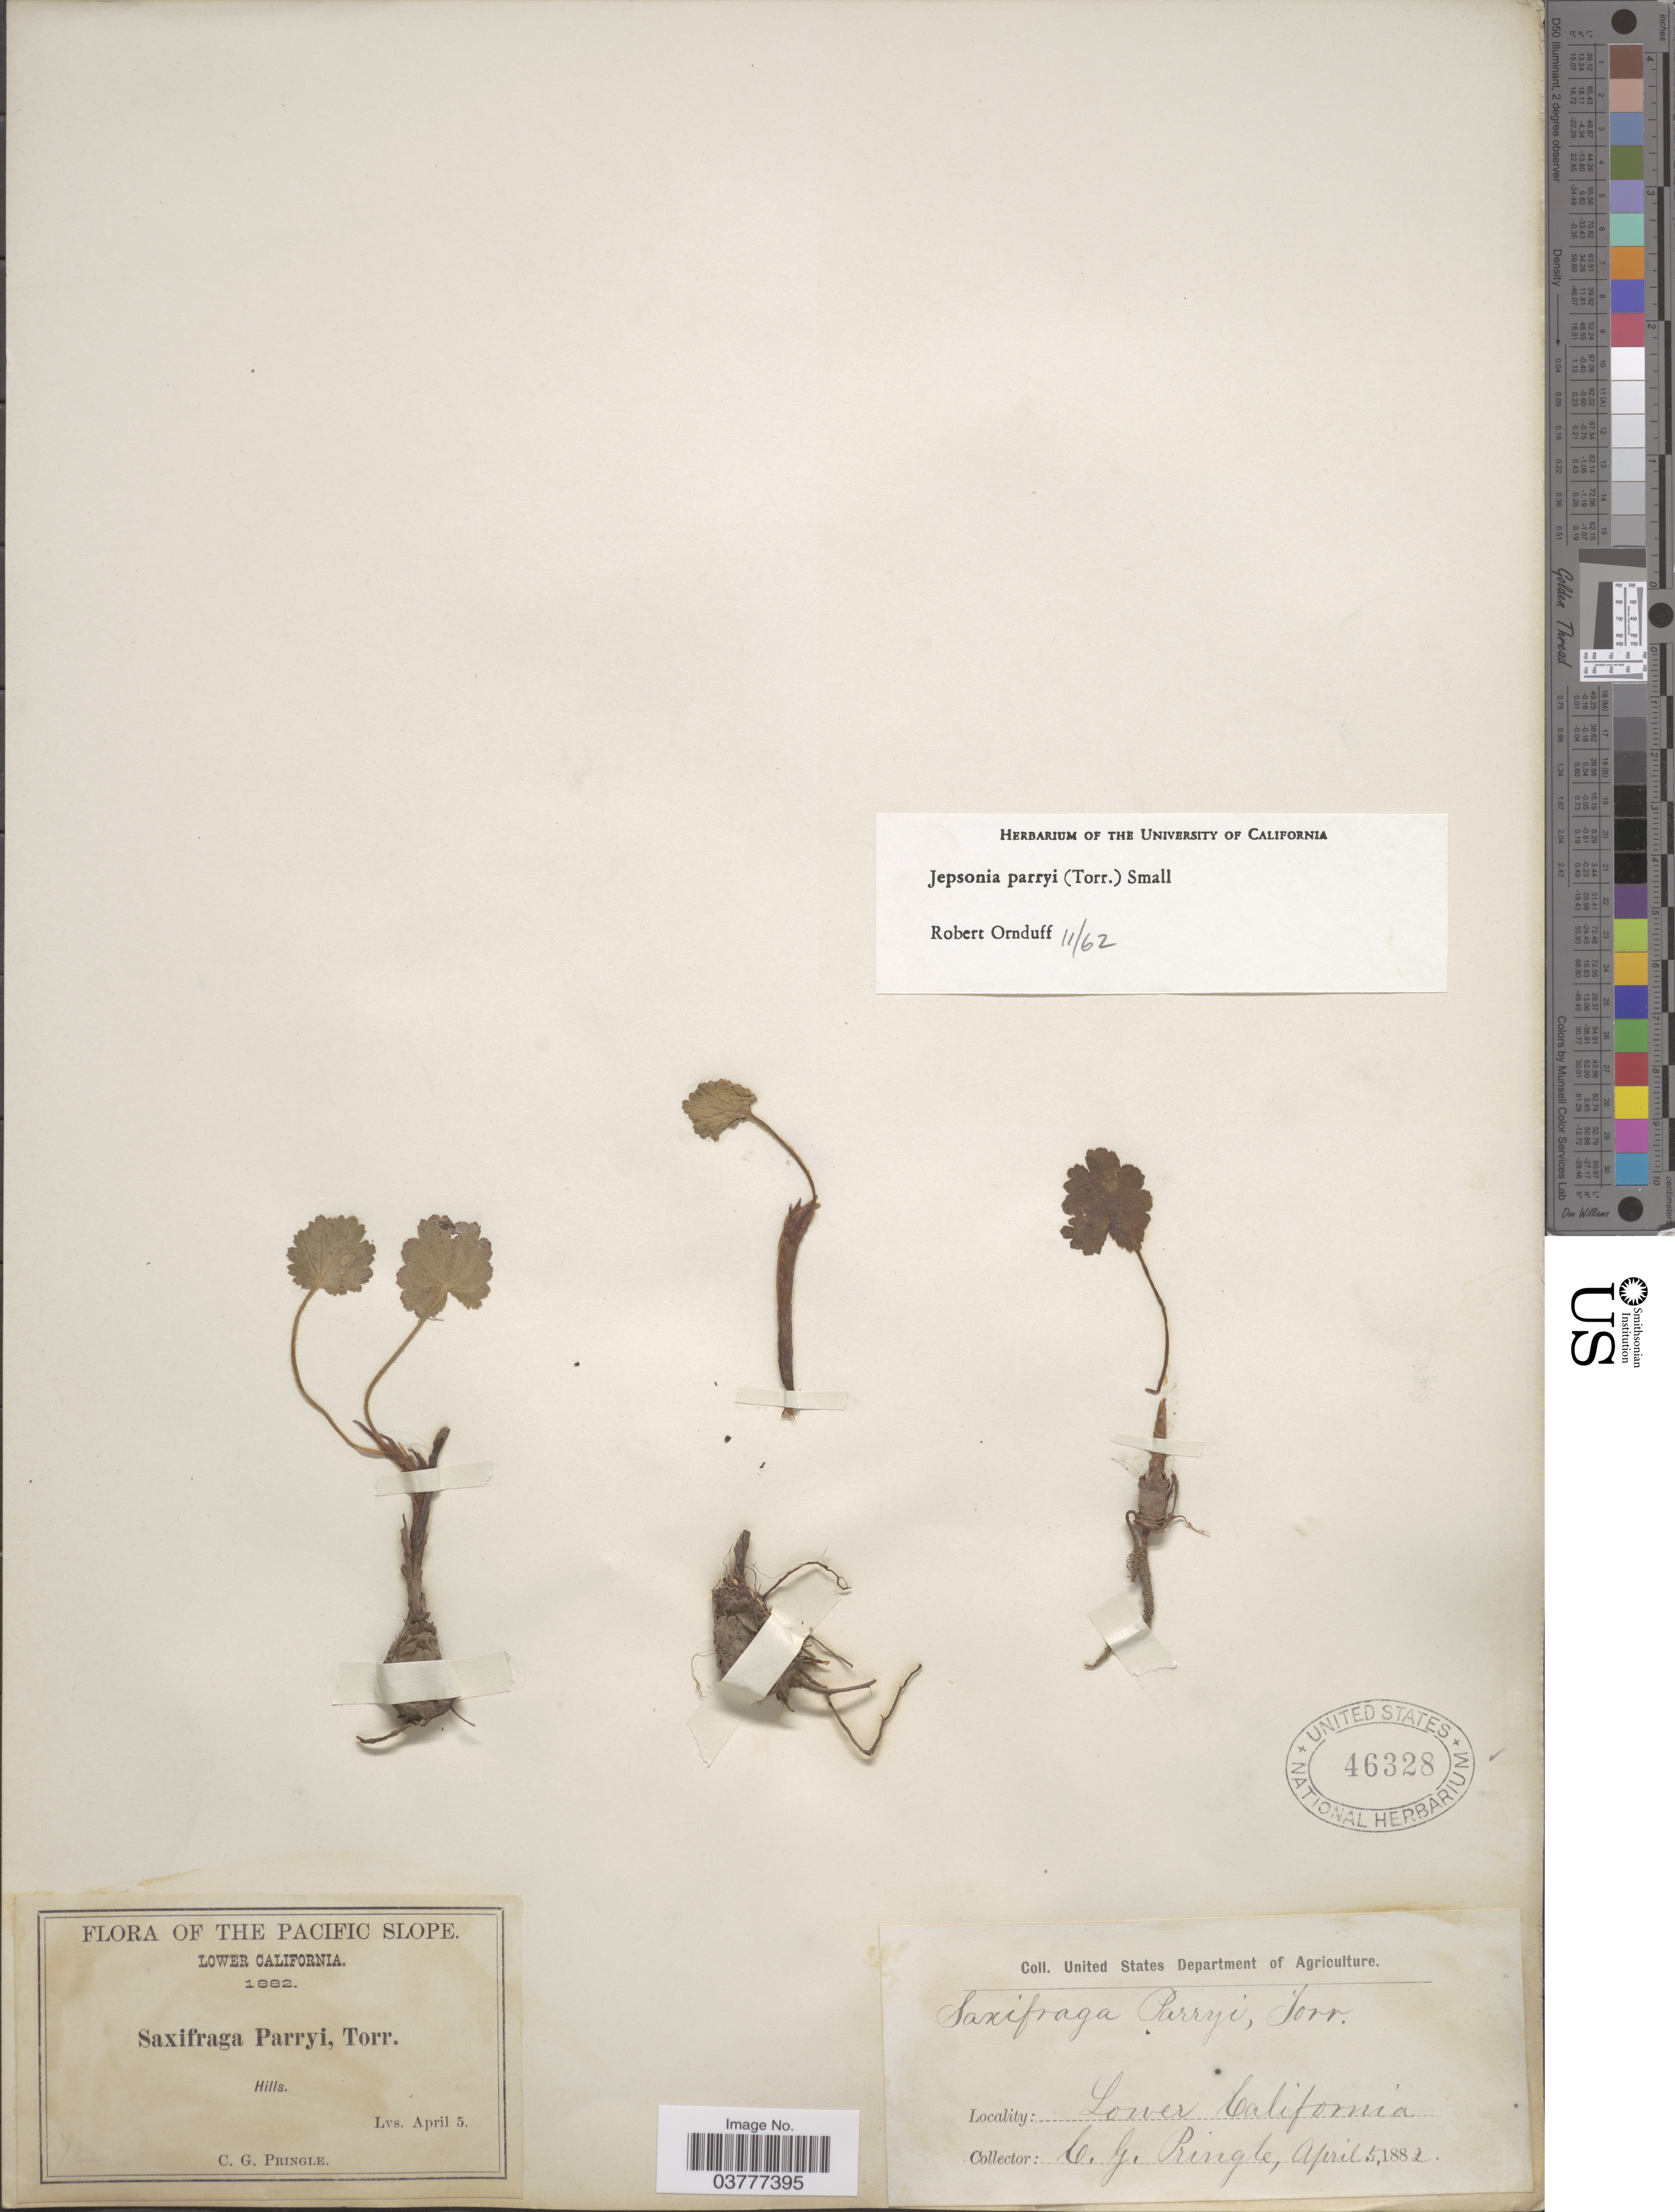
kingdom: Plantae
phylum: Tracheophyta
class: Magnoliopsida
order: Saxifragales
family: Saxifragaceae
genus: Jepsonia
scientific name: Jepsonia parryi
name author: (Torr.) Small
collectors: C. G. Pringle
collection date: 1882-04-05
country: Mexico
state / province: Baja California Norte / Baja California Sur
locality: The Pacific Slope, Lower California. Hills.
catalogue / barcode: US 46328